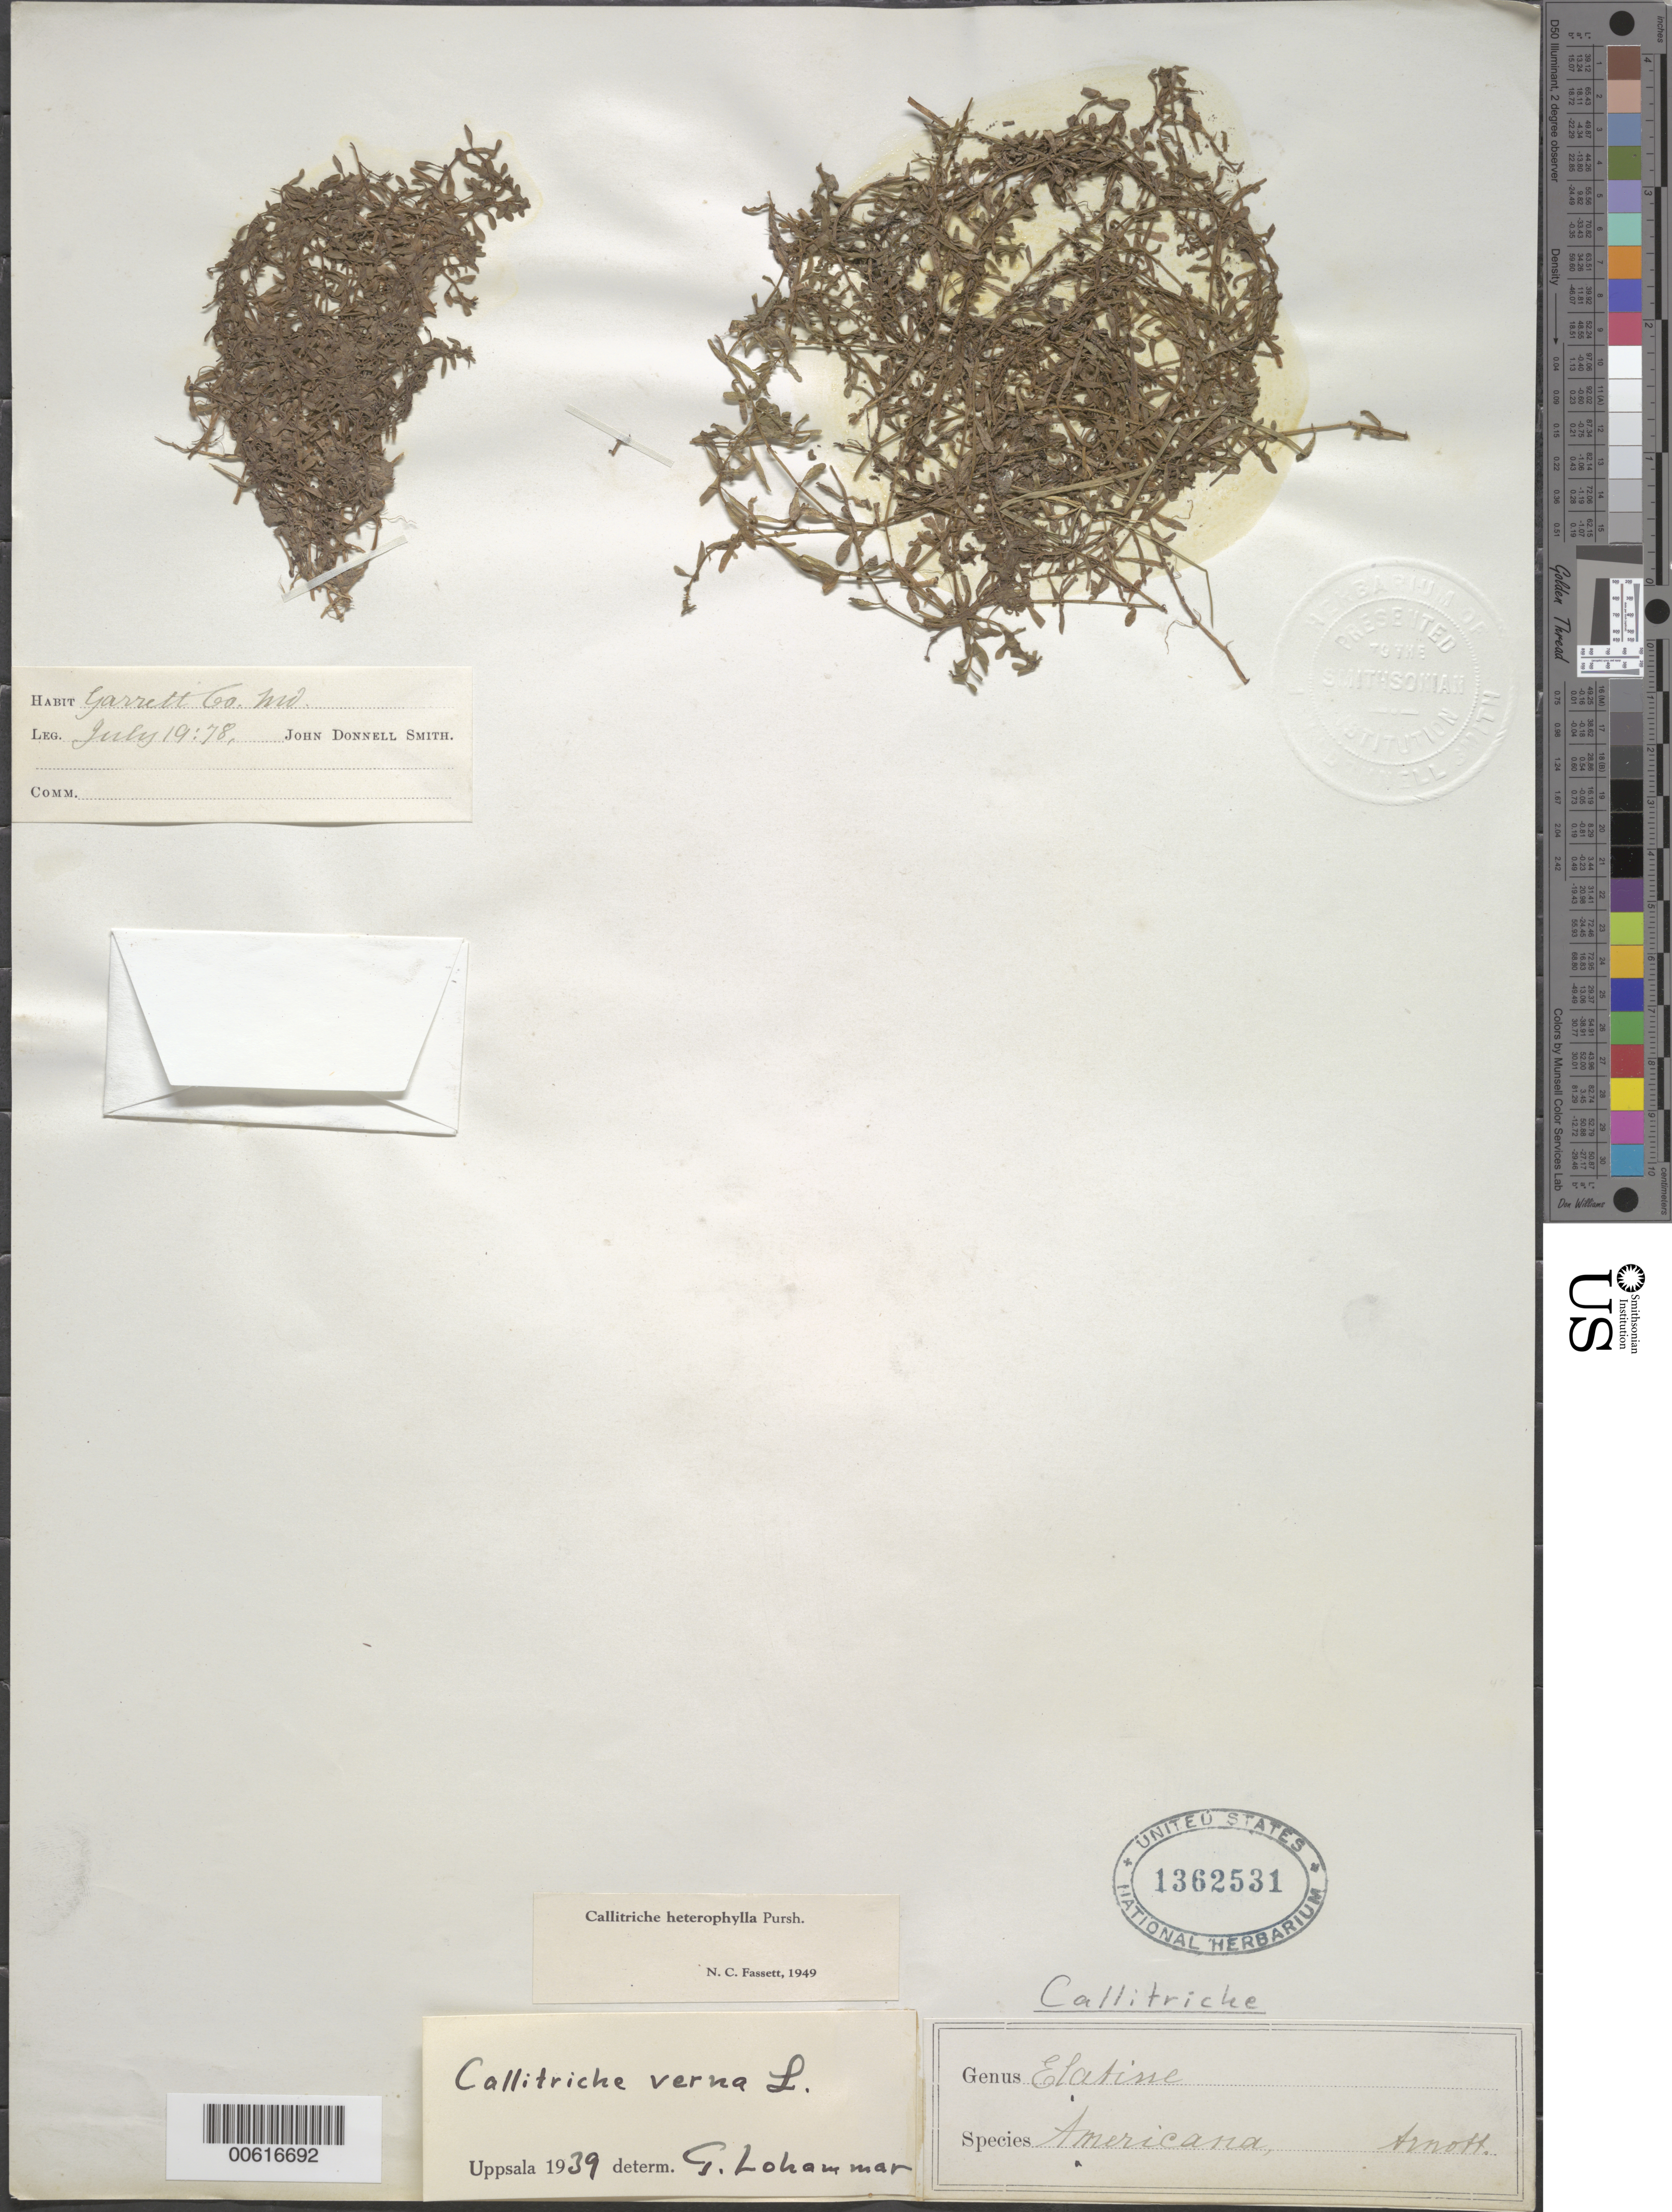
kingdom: Plantae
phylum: Tracheophyta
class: Magnoliopsida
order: Lamiales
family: Plantaginaceae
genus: Callitriche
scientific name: Callitriche heterophylla Pursh emend. Darby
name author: Pursh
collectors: J. Donnell Smith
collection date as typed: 19 Jul 1978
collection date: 1978-07-19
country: United States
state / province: Maryland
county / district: Garrett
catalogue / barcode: US 1362531